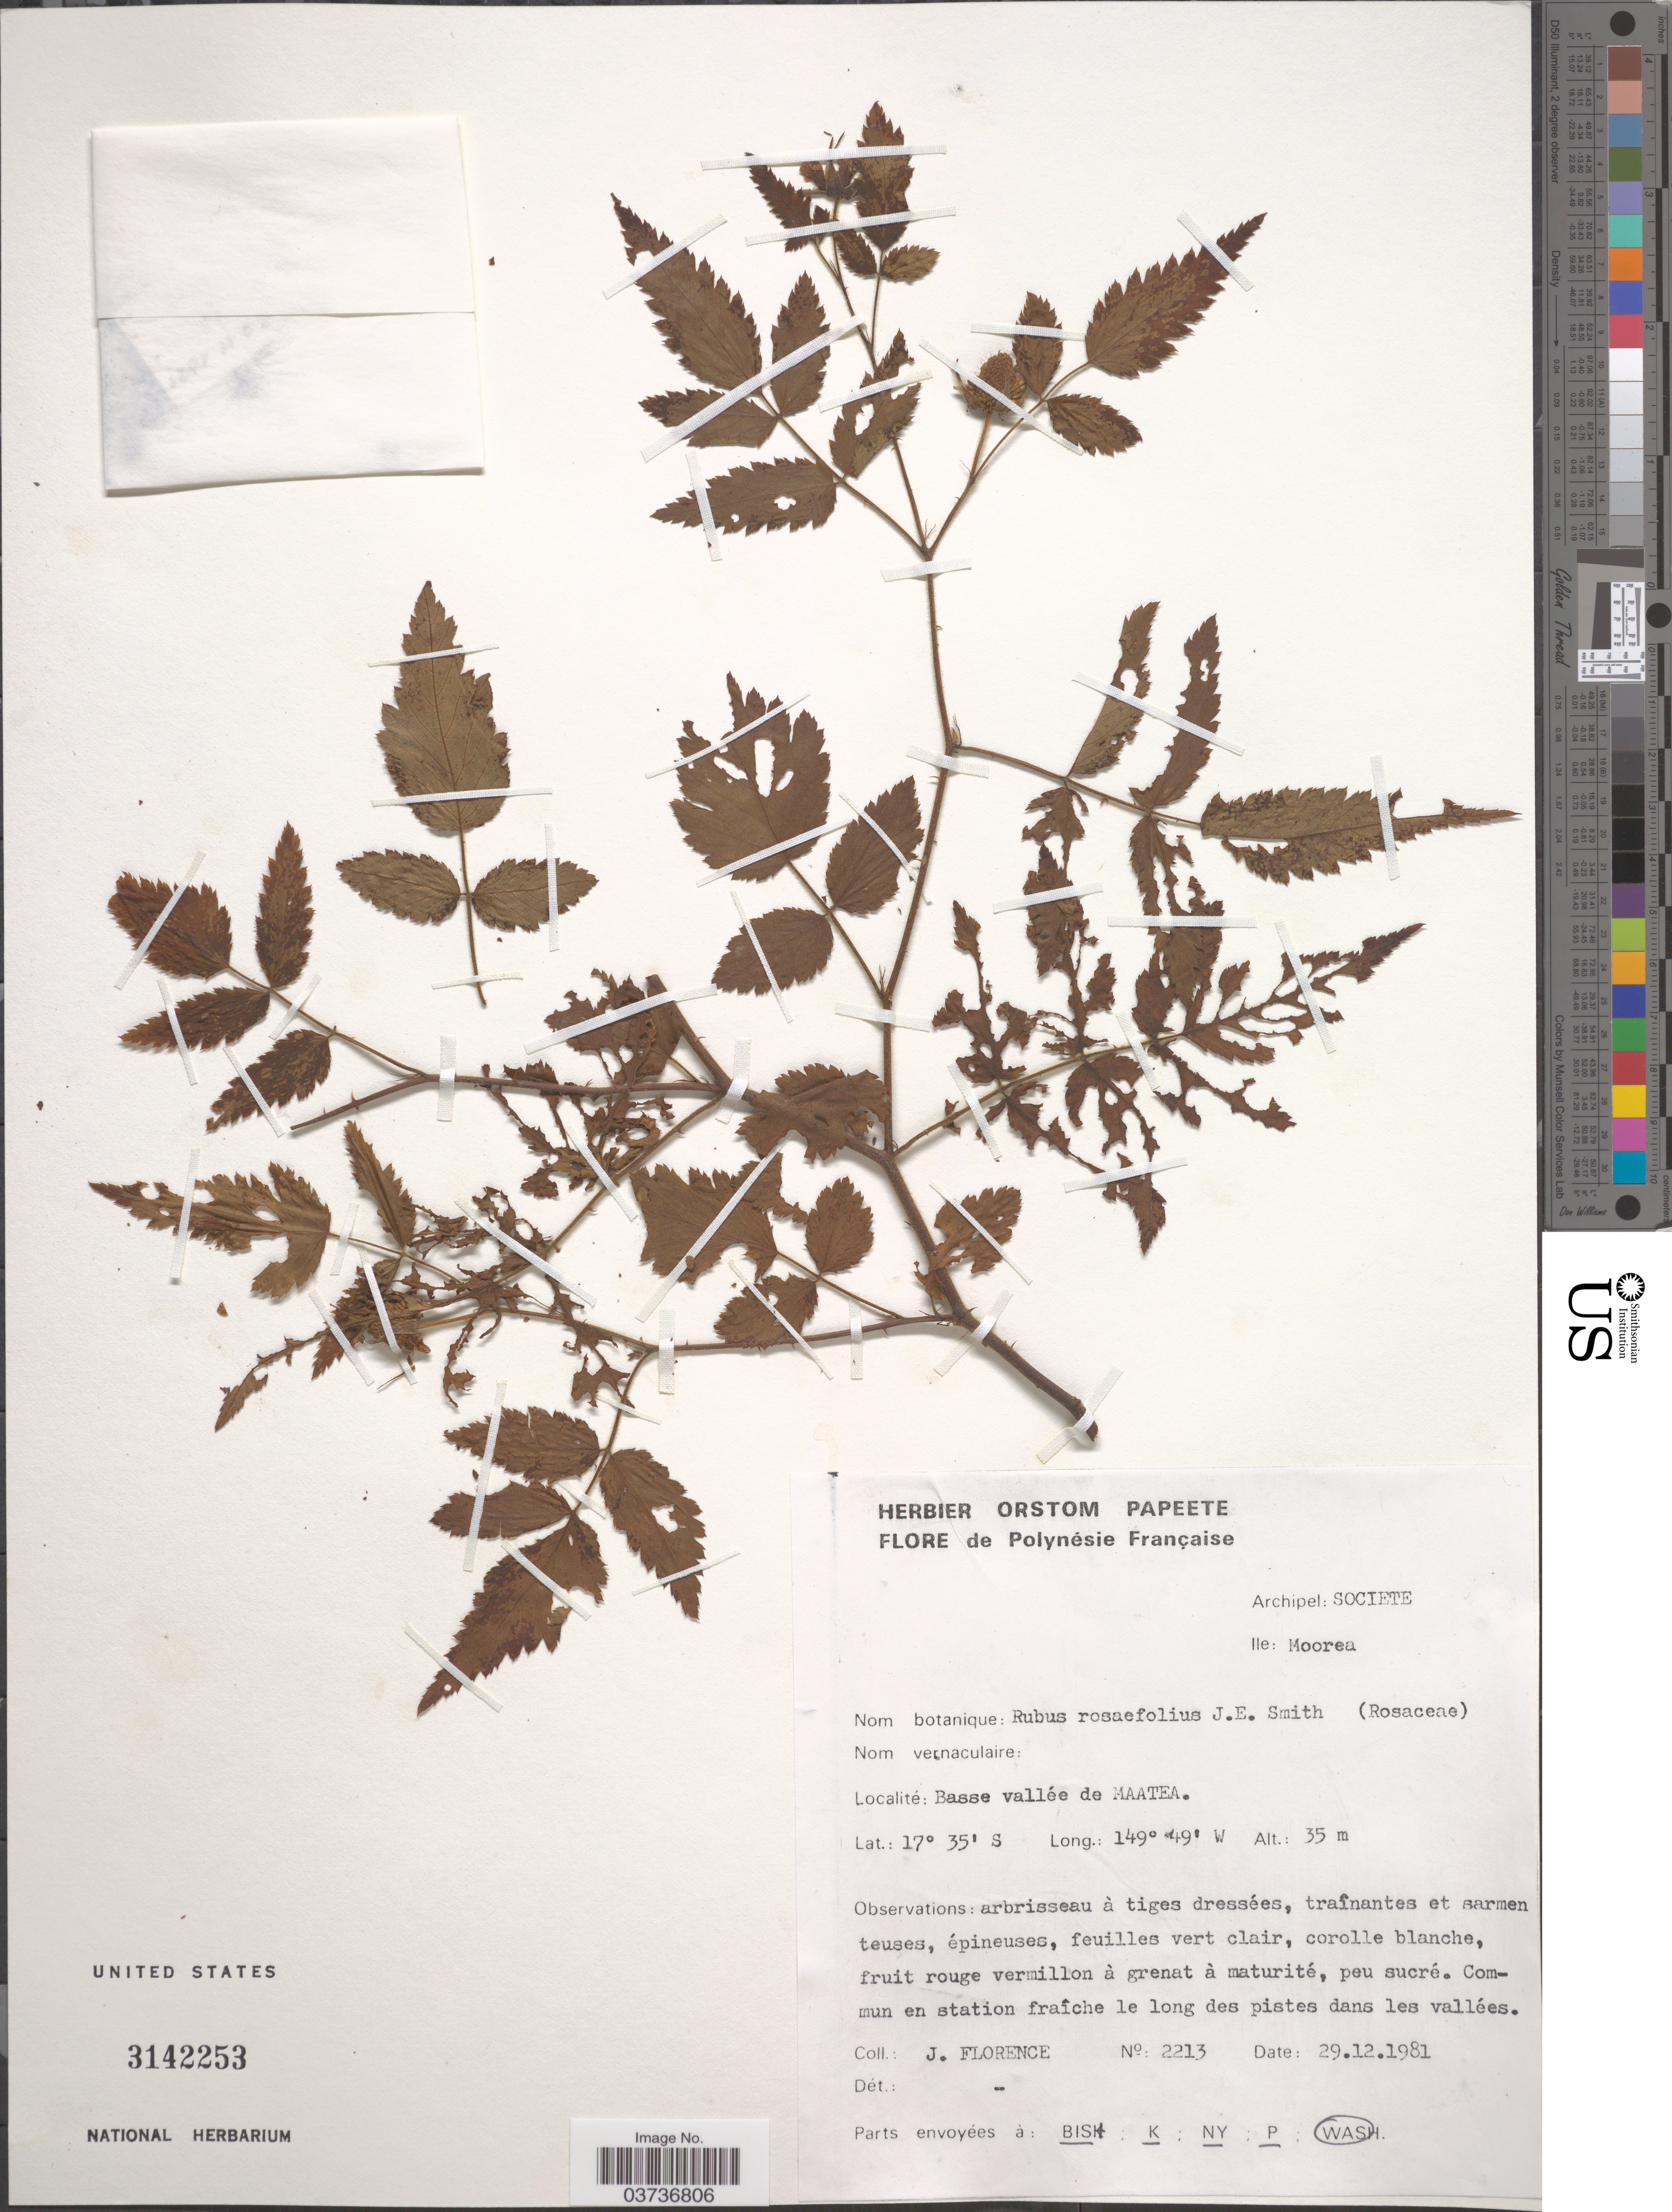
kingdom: Plantae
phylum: Tracheophyta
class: Magnoliopsida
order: Rosales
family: Rosaceae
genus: Rubus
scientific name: Rubus rosaefolius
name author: Sm.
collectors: J. Florence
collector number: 2213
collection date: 1981-12-29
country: French Polynesia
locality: Archipel: Societe. Ile: Moorea. Basse vallée de Maatea.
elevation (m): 35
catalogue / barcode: US 3142253